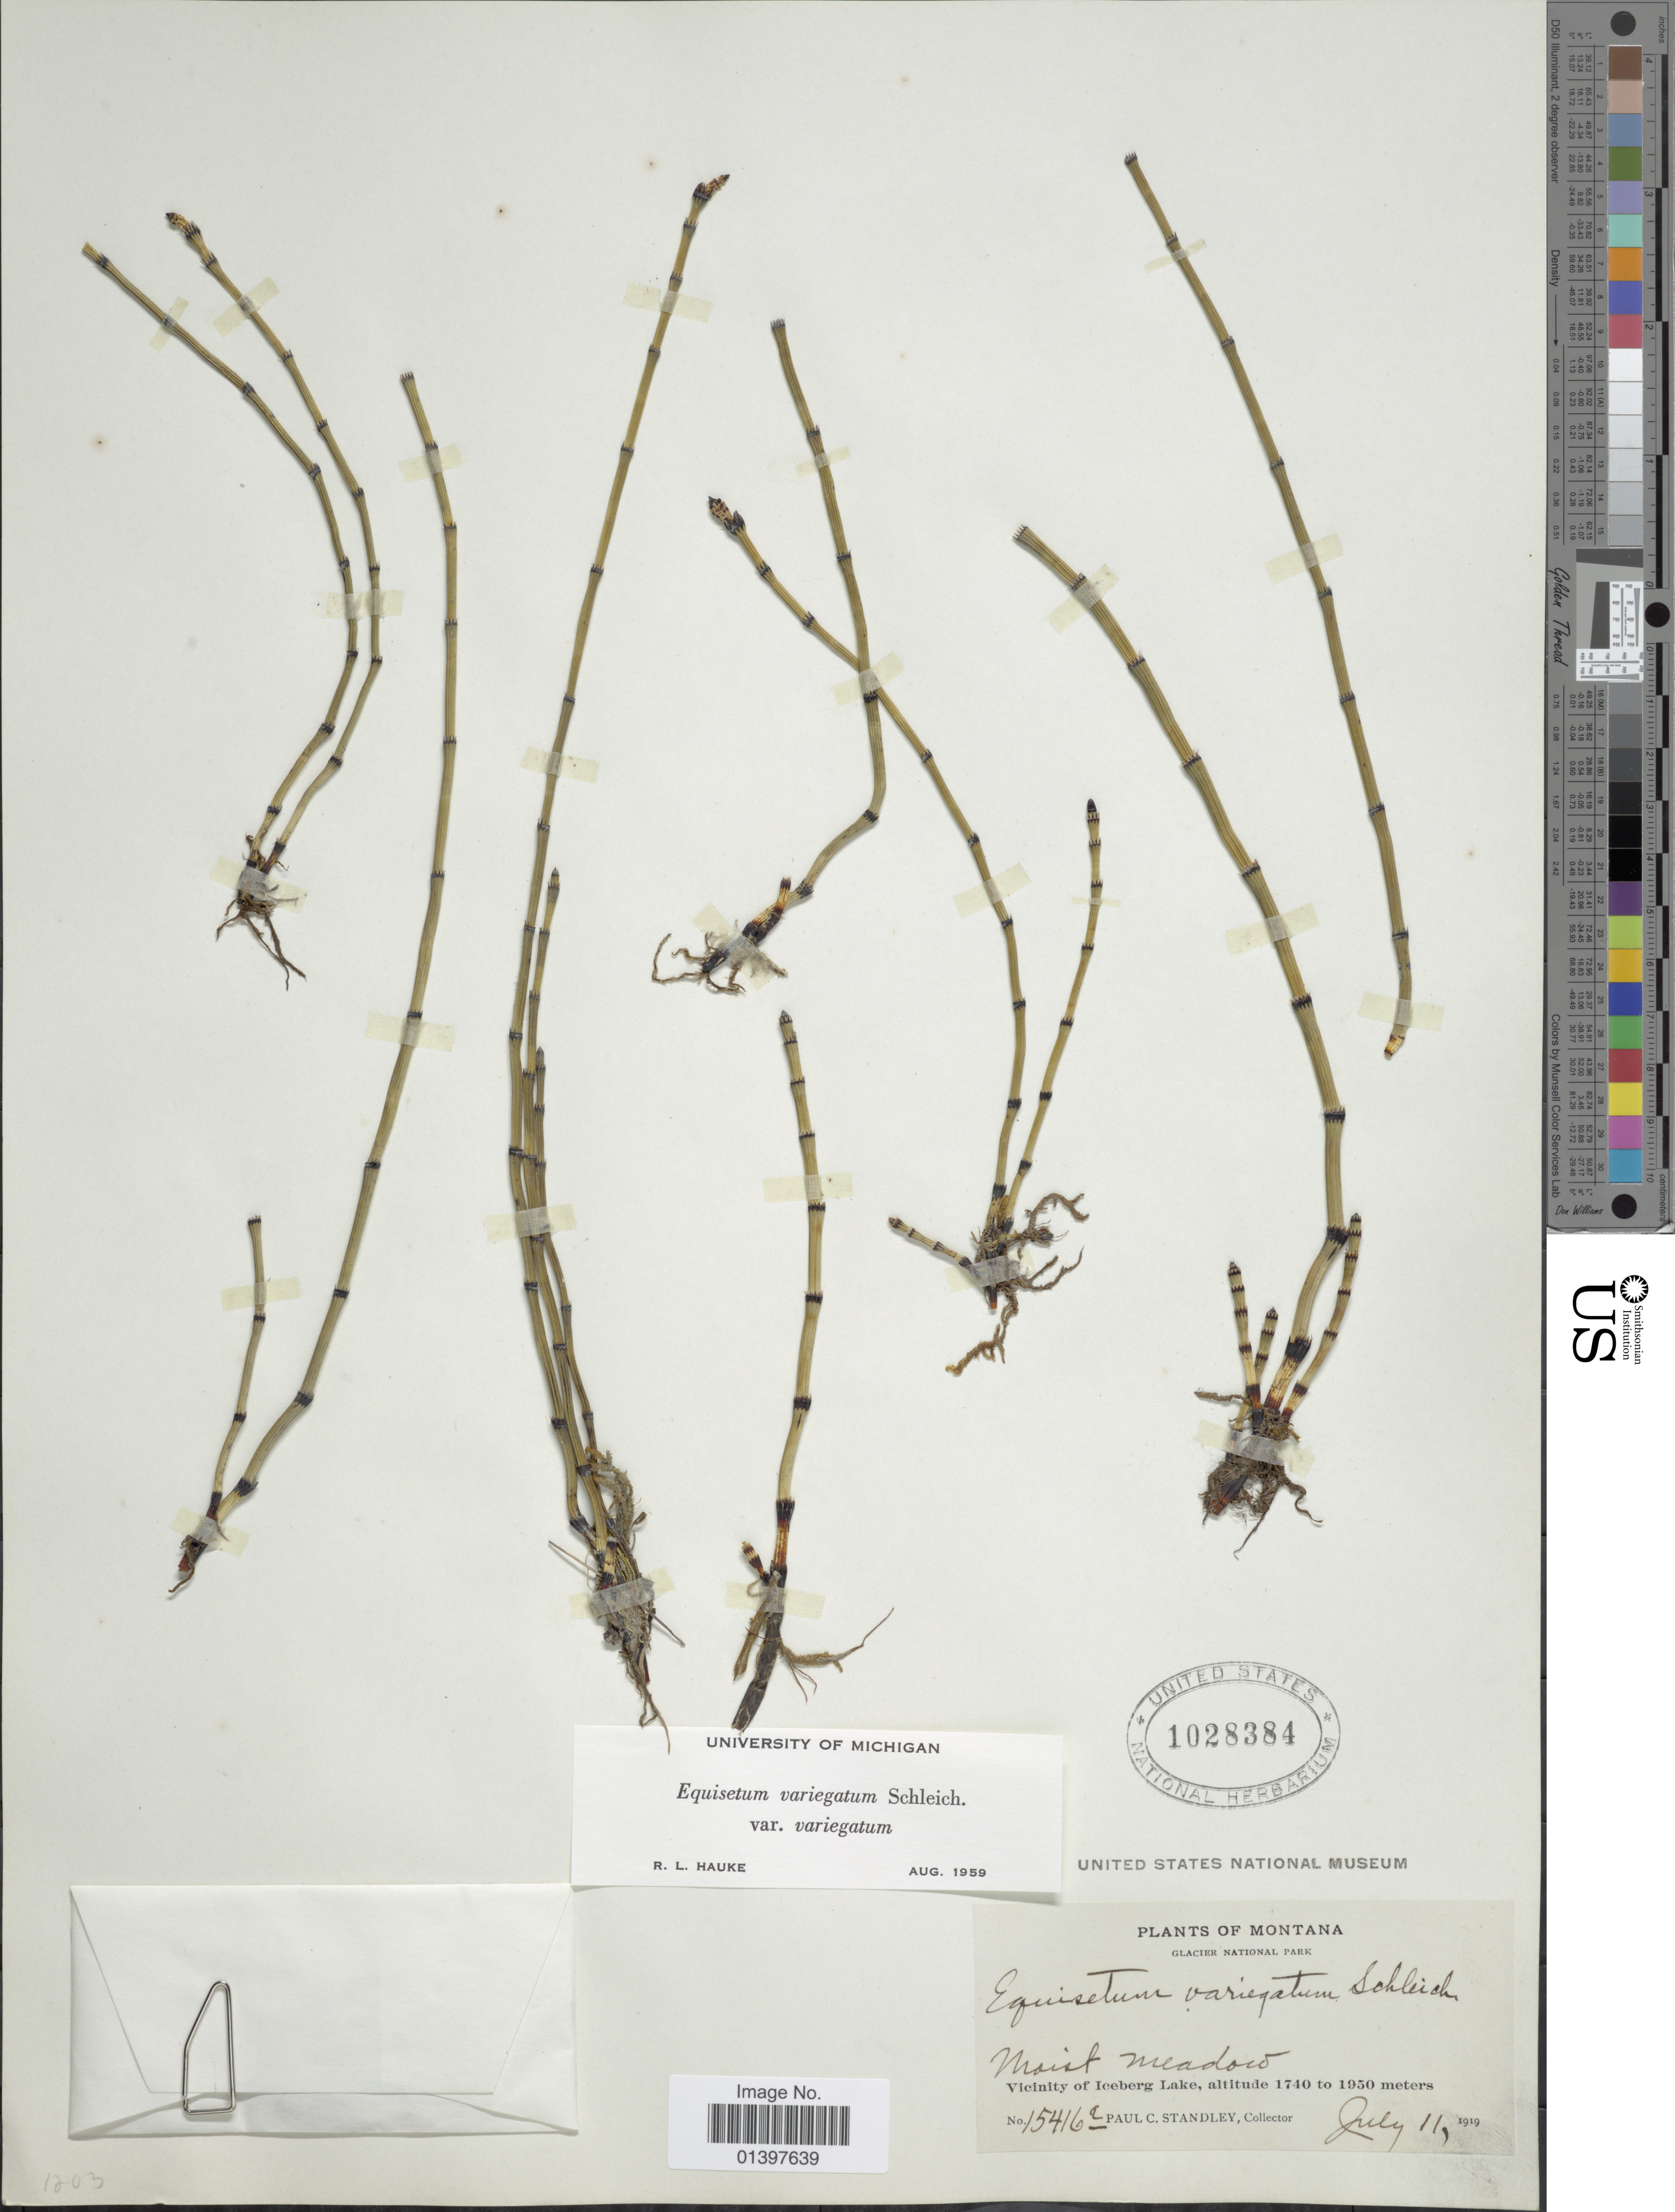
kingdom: Plantae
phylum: Tracheophyta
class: Polypodiopsida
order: Equisetales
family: Equisetaceae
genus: Equisetum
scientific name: Equisetum variegatum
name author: Schleich. ex F. Weber & D. Mohr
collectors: P. C. Standley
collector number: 15416a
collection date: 1919-07-11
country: United States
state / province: Montana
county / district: Glacier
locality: Glacier National Park, Moist meadow, Vicinity of Iceberg Lake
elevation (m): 1740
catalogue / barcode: US 1028384